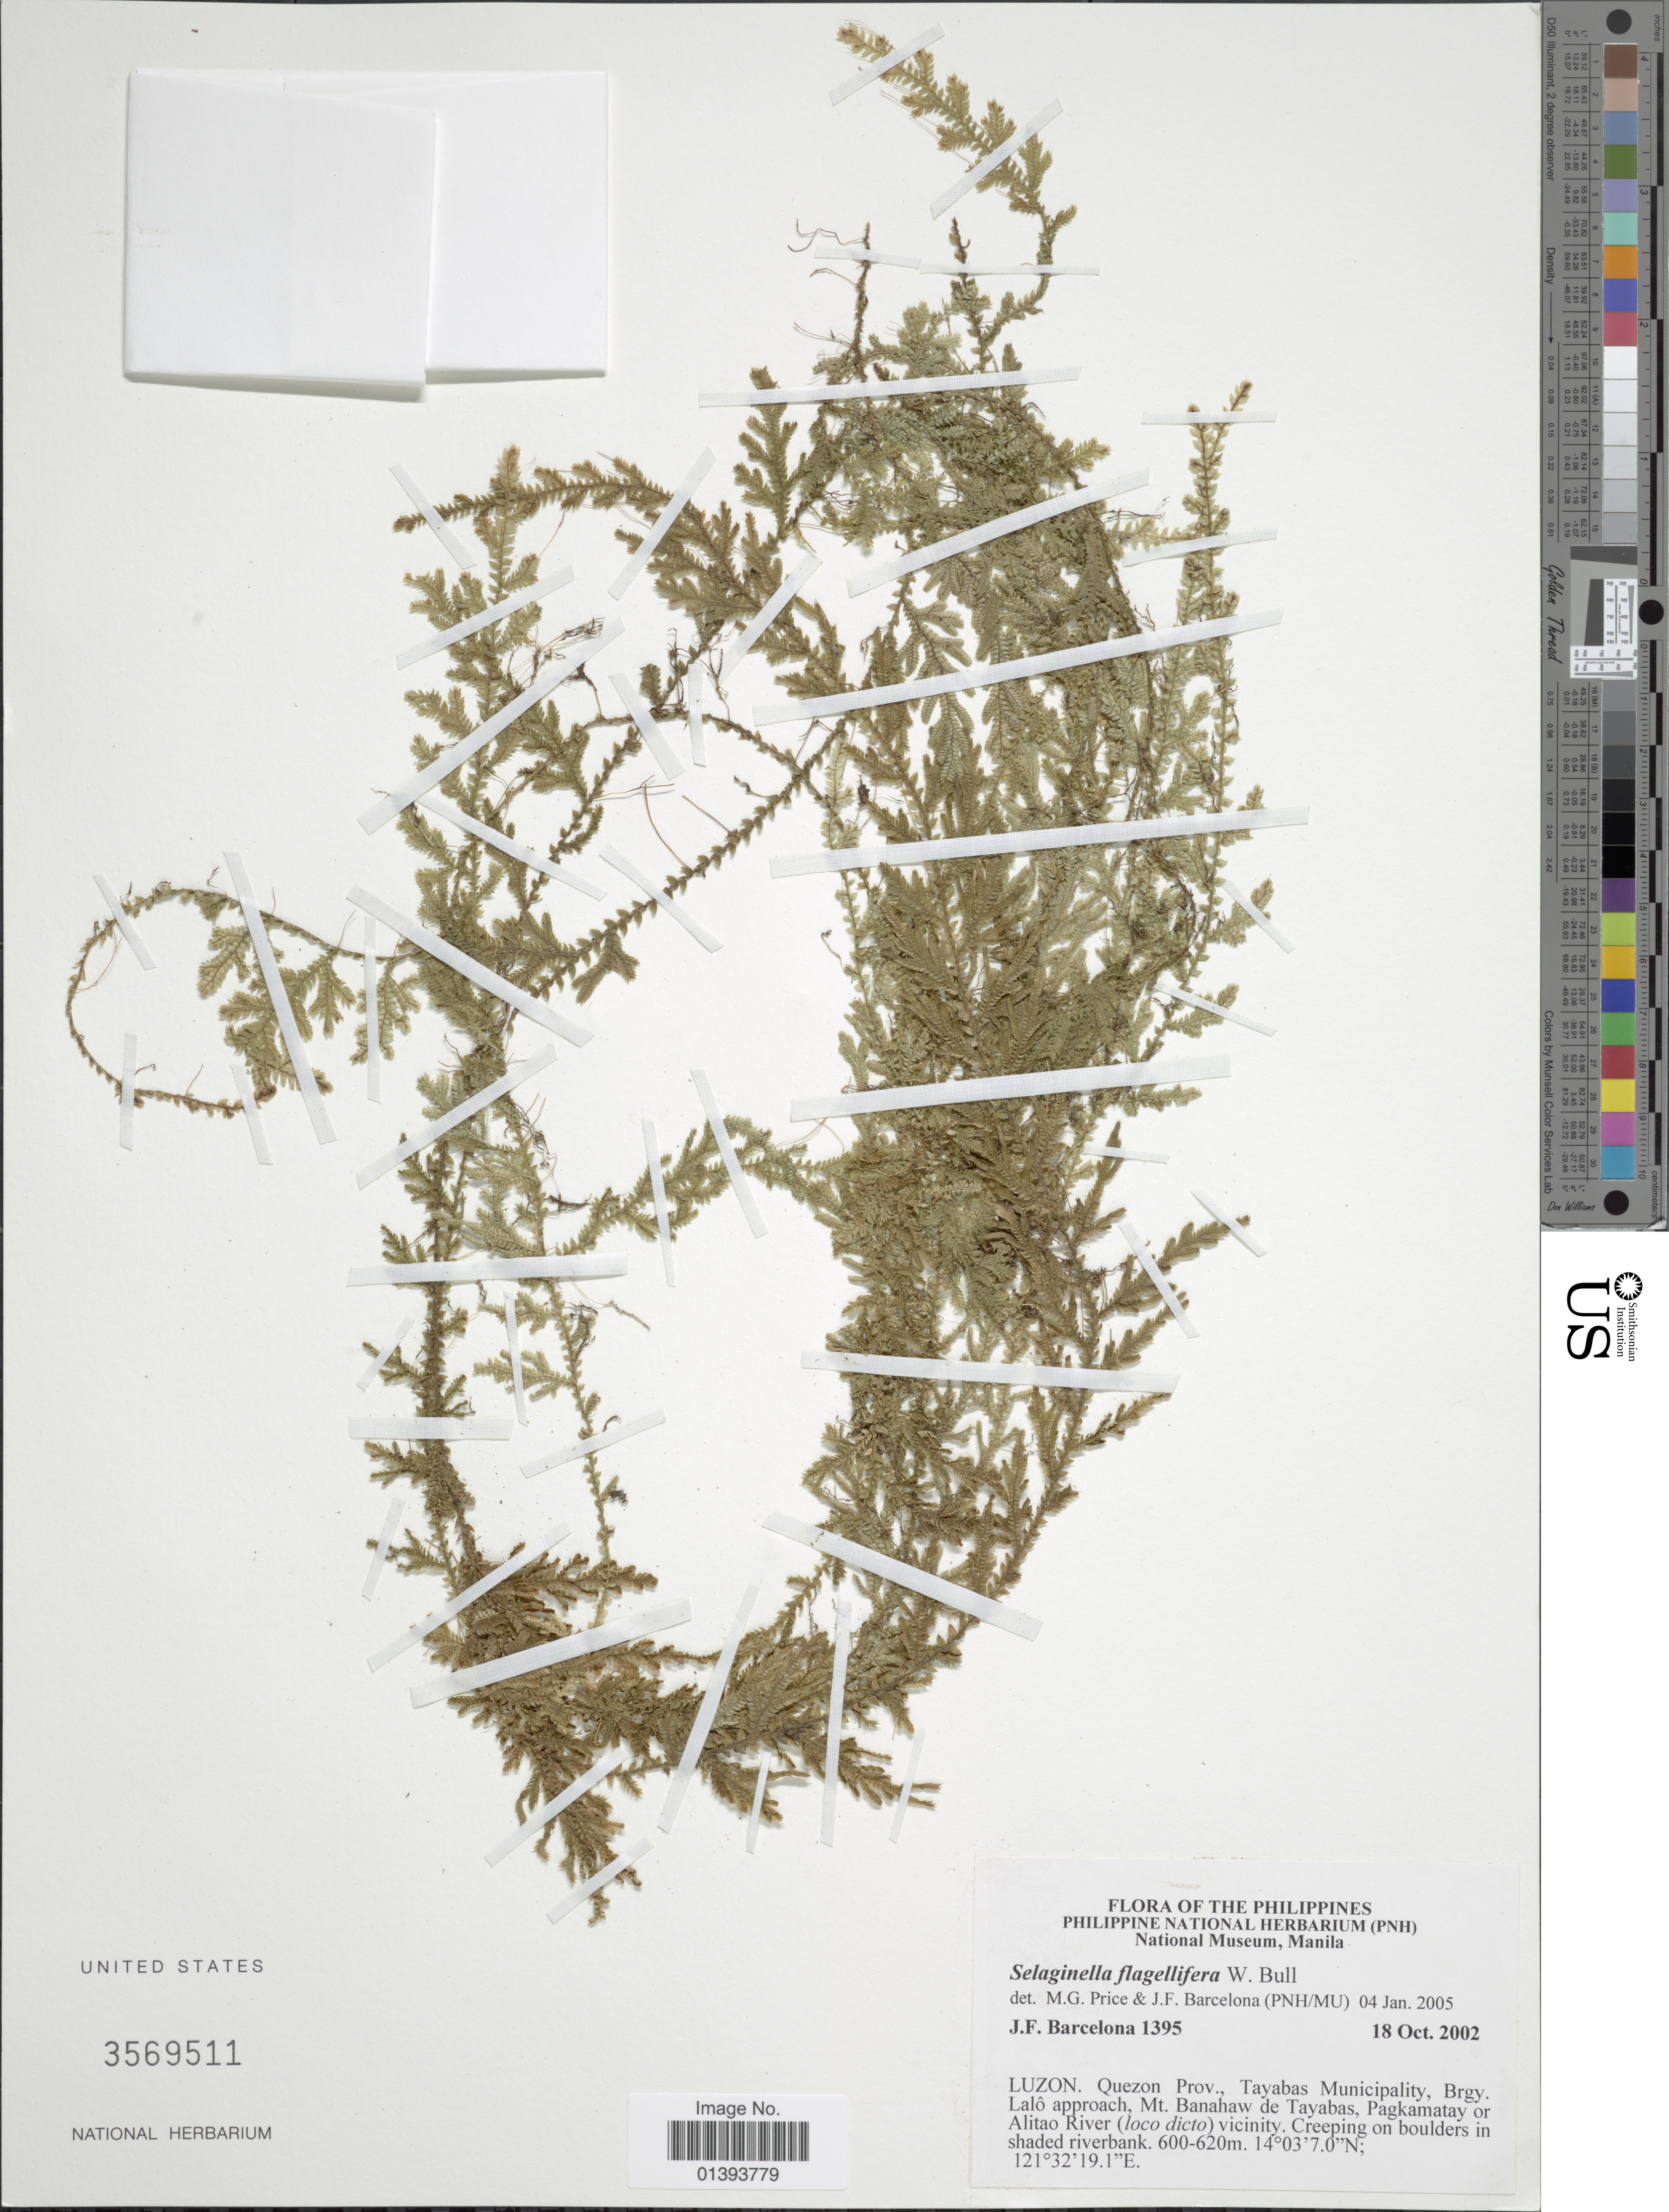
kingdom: Plantae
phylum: Tracheophyta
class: Lycopodiopsida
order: Selaginellales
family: Selaginellaceae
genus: Selaginella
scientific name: Selaginella flagellifera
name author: W. Bull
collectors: J. F. Barcelona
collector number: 1395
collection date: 2002-10-18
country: Philippines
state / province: Central Luzon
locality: Quezon Prov., Tayabas Municipality, Brgy. Lalo approach, Mt. Banahaw de Tayabas, Pagkamatay or Alitao River (loco dicto) vicinity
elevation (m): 600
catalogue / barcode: US 3569511